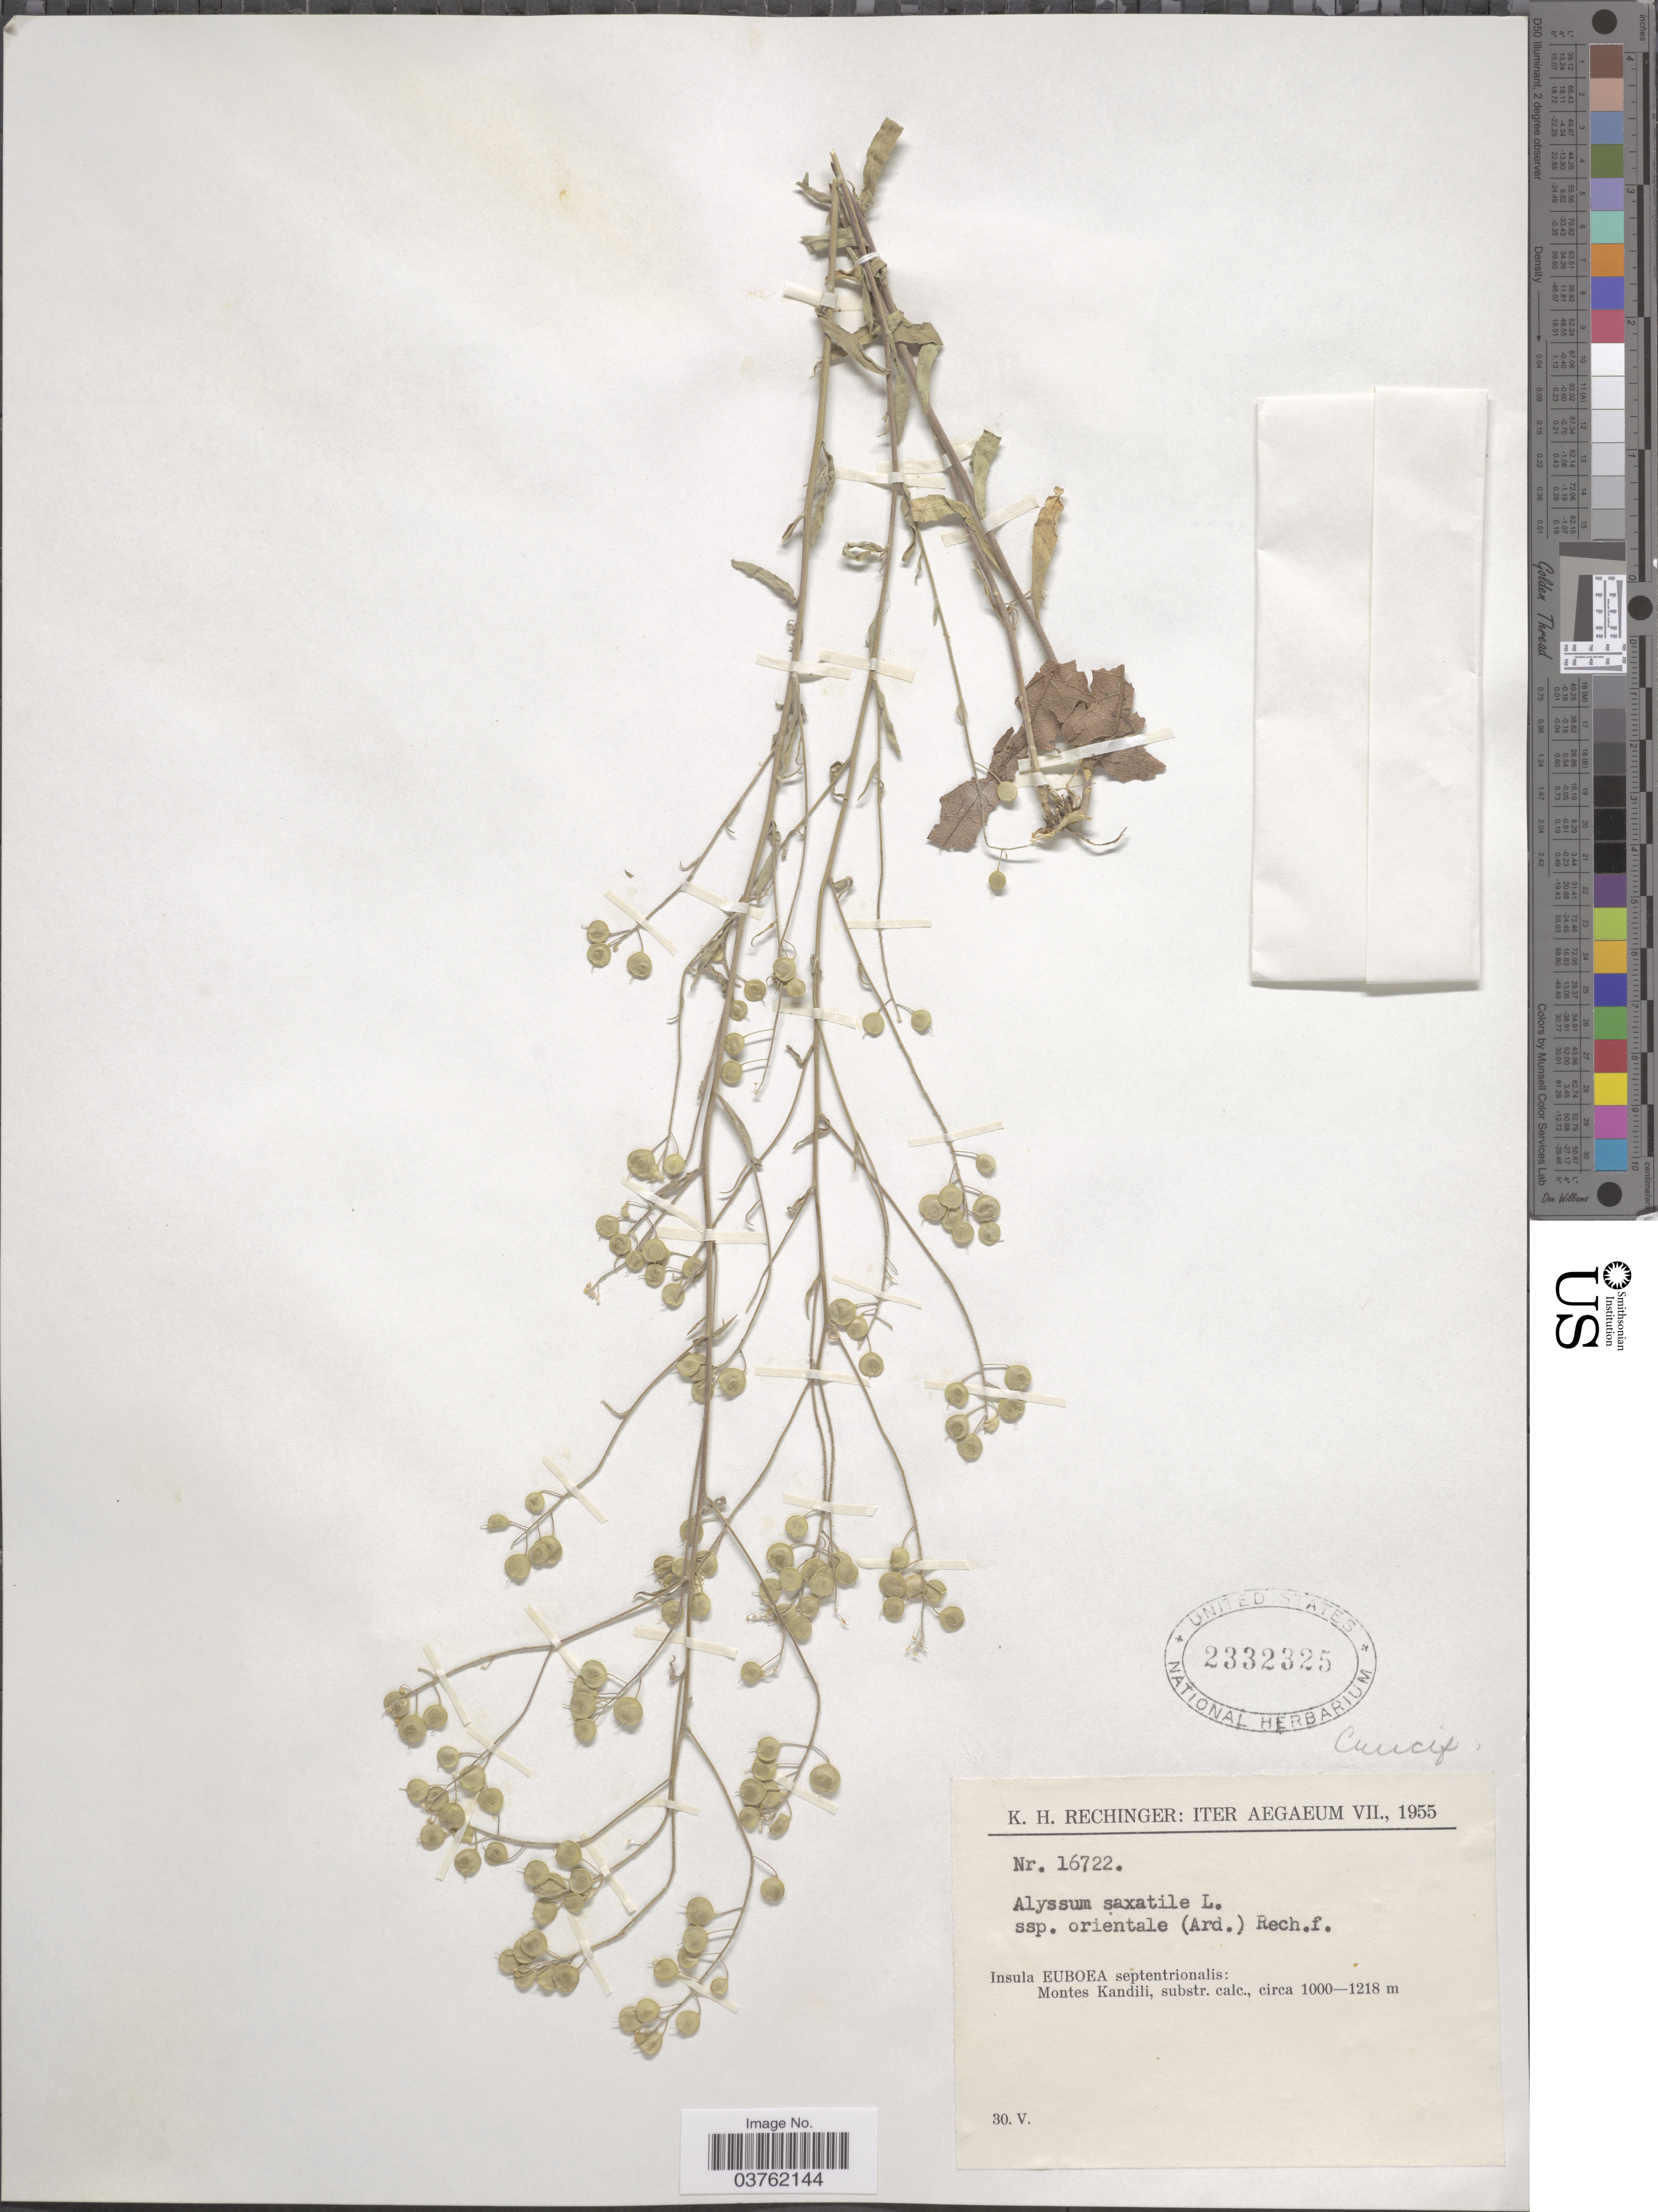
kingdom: Plantae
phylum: Tracheophyta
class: Magnoliopsida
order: Brassicales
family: Brassicaceae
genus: Alyssum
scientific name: Alyssum saxatile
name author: L.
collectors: K. H. Rechinger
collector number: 16722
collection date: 1955-05-30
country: Greece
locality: Iter Aegaeum. Insula Euboea septentrionalis: Montes Kandili, substr. calc.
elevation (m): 1000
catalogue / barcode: US 2332325